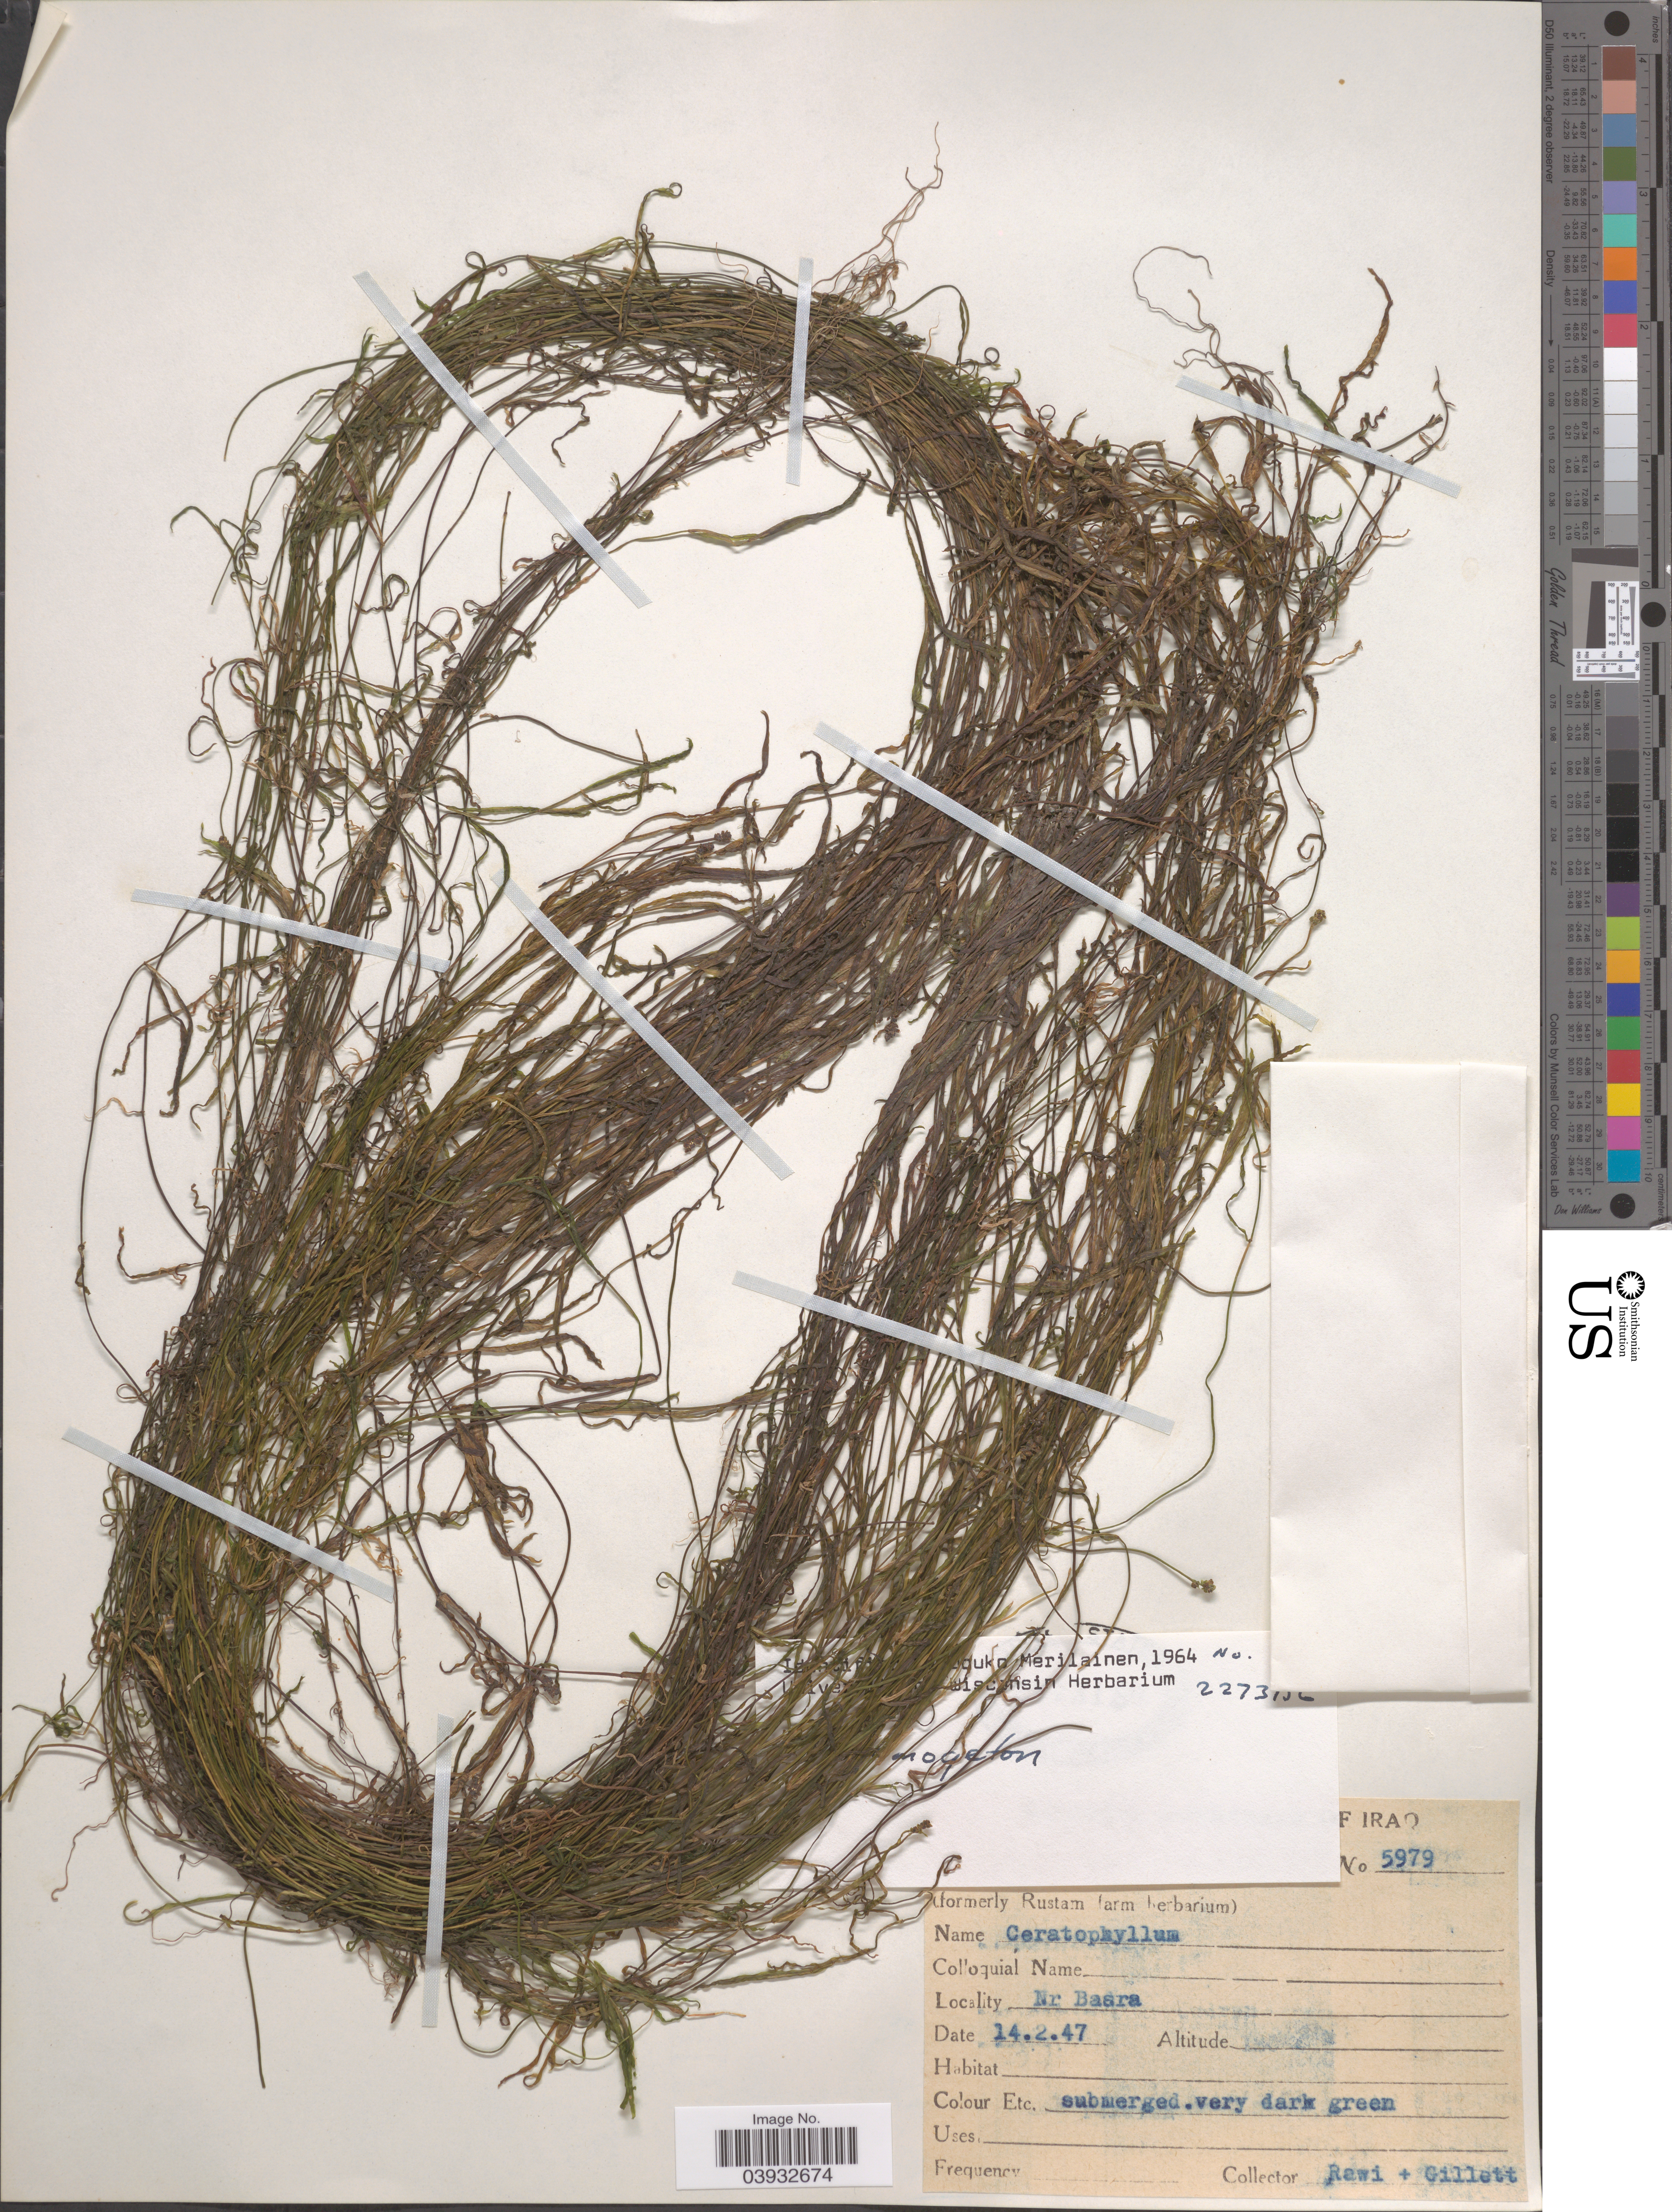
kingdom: Plantae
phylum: Tracheophyta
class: Liliopsida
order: Alismatales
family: Potamogetonaceae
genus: Potamogeton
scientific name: Potamogeton sp.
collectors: -. Rawi & Gillett, --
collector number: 5979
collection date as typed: Transcribed d/m/y: 14/2/47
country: Iraq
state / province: Al Basrah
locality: Nr. Basra.